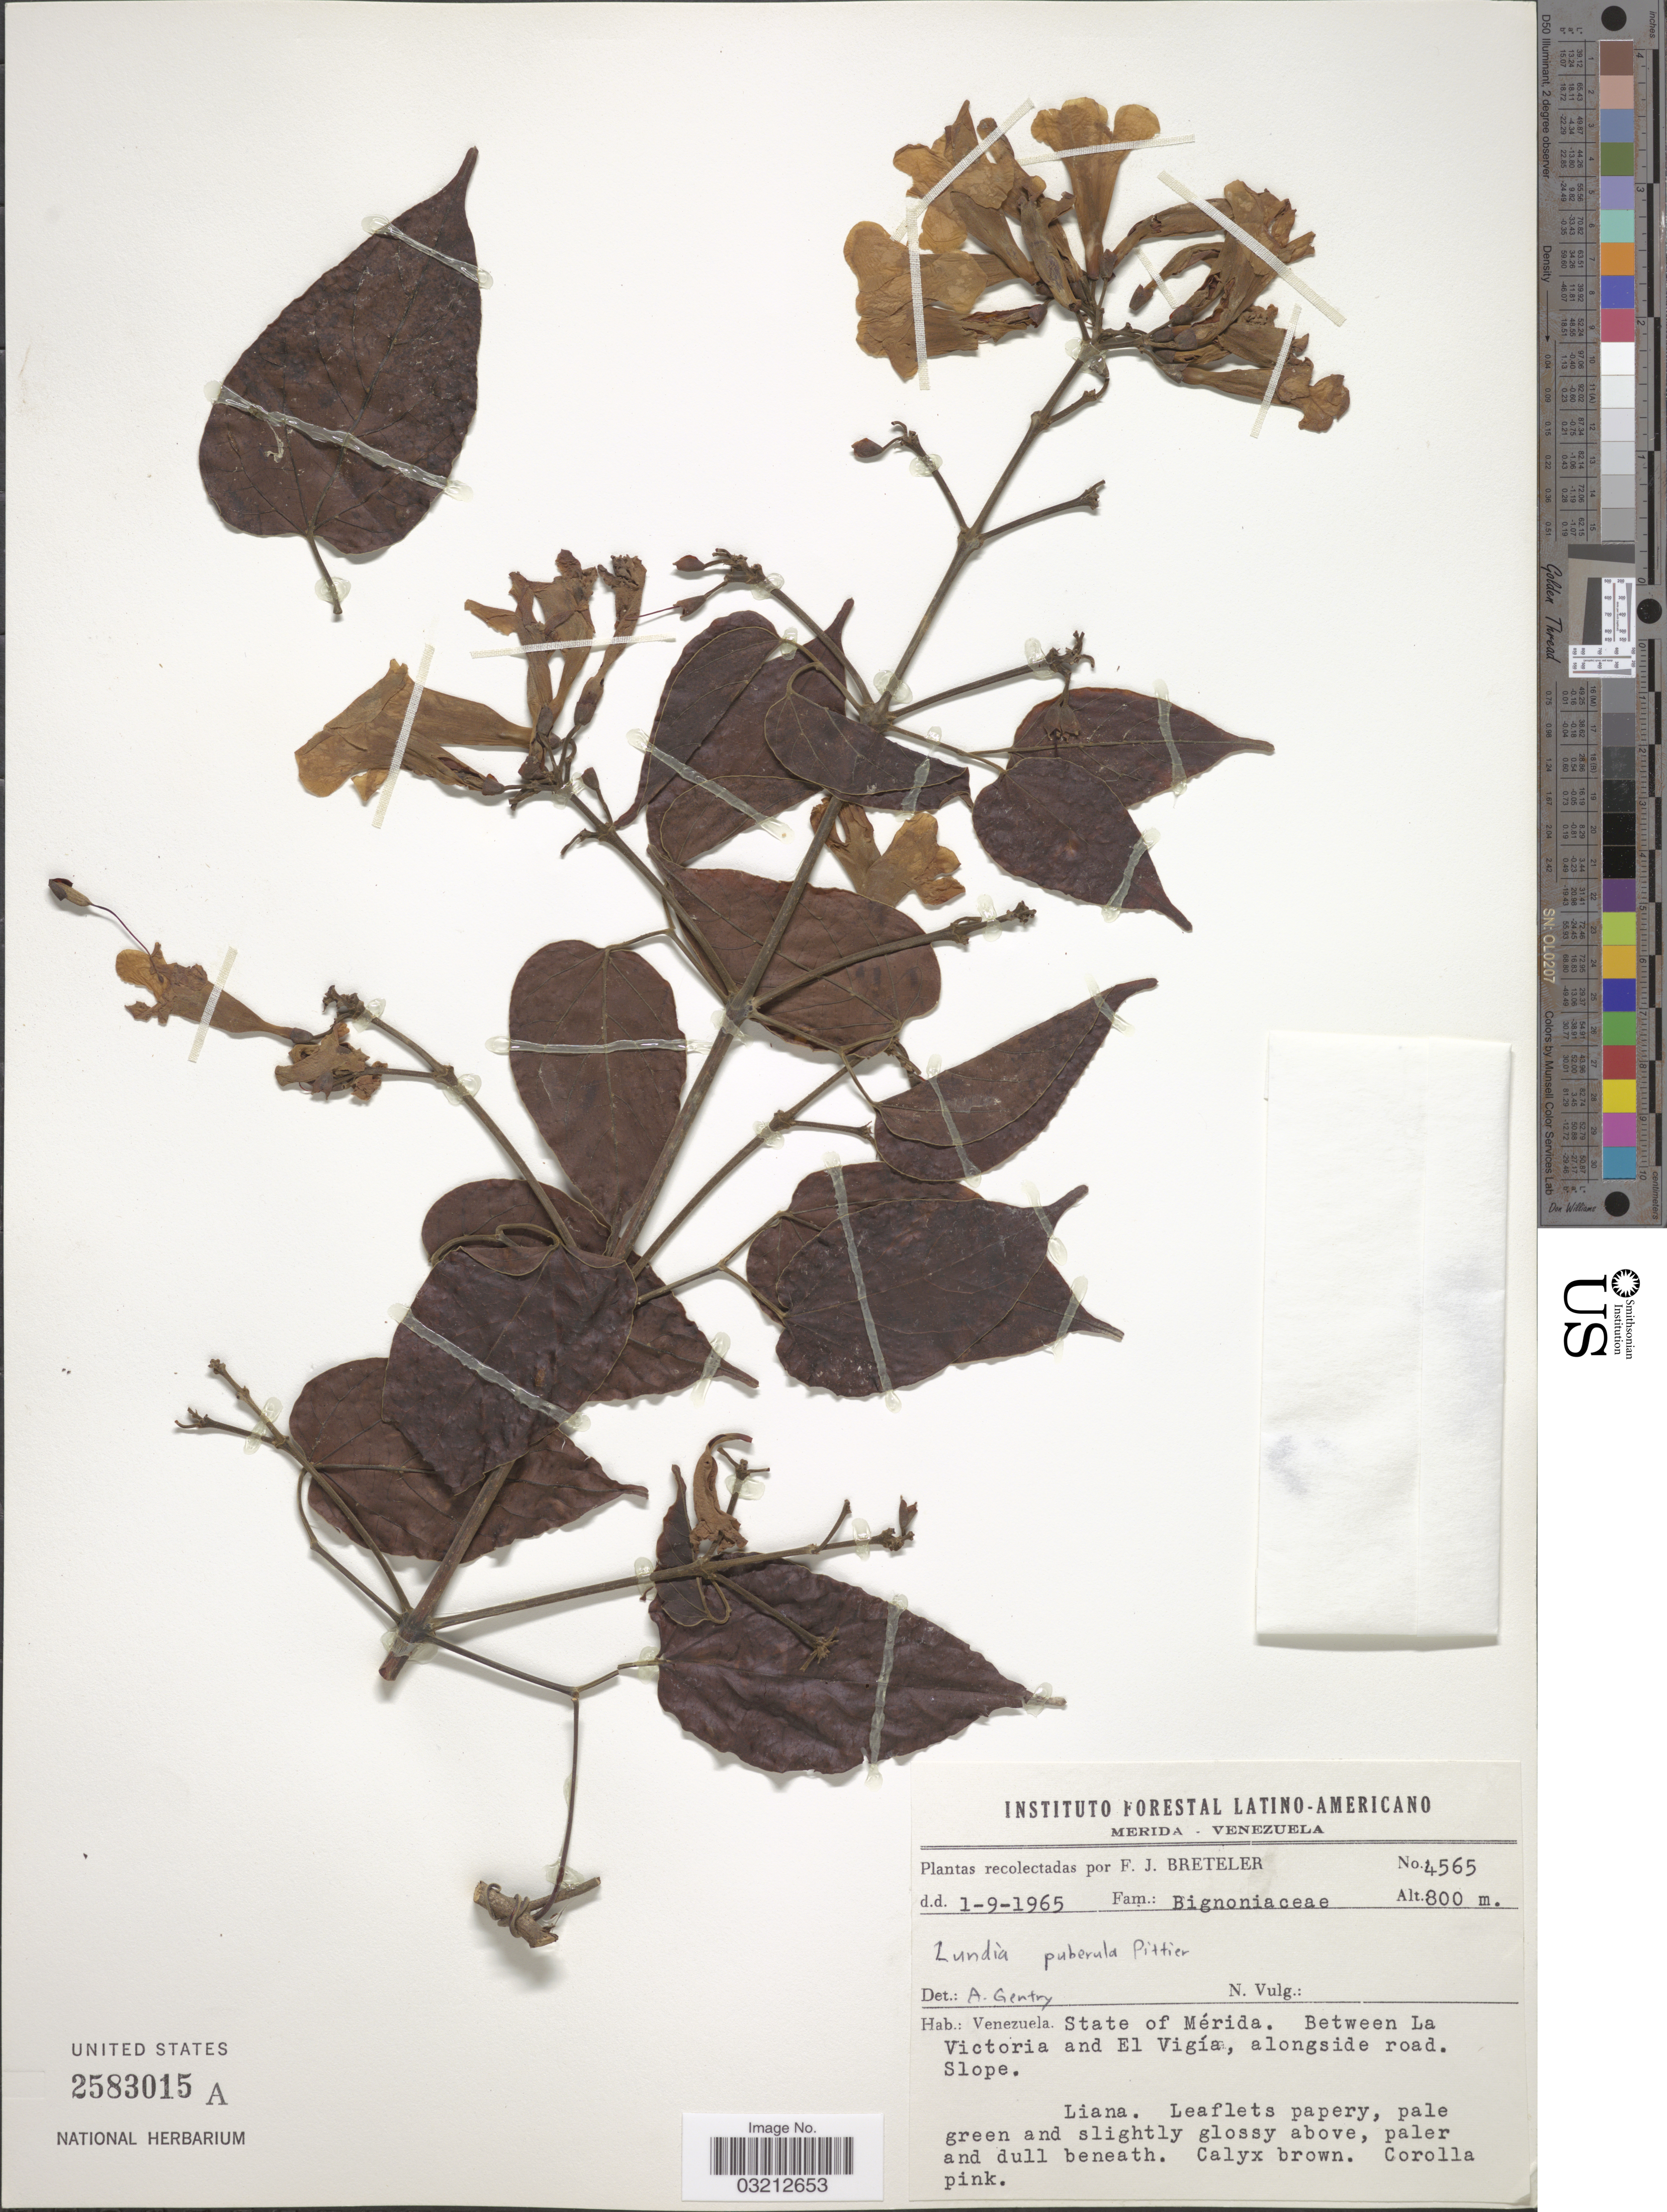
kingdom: Plantae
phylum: Tracheophyta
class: Magnoliopsida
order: Lamiales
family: Bignoniaceae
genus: Lundia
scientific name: Lundia puberula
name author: Pittier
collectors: F. J. Breteler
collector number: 4565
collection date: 1965-09-01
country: Venezuela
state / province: Mérida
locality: Between La Victoria and El Vigía, alongside road.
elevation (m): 800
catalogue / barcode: US 2583015A